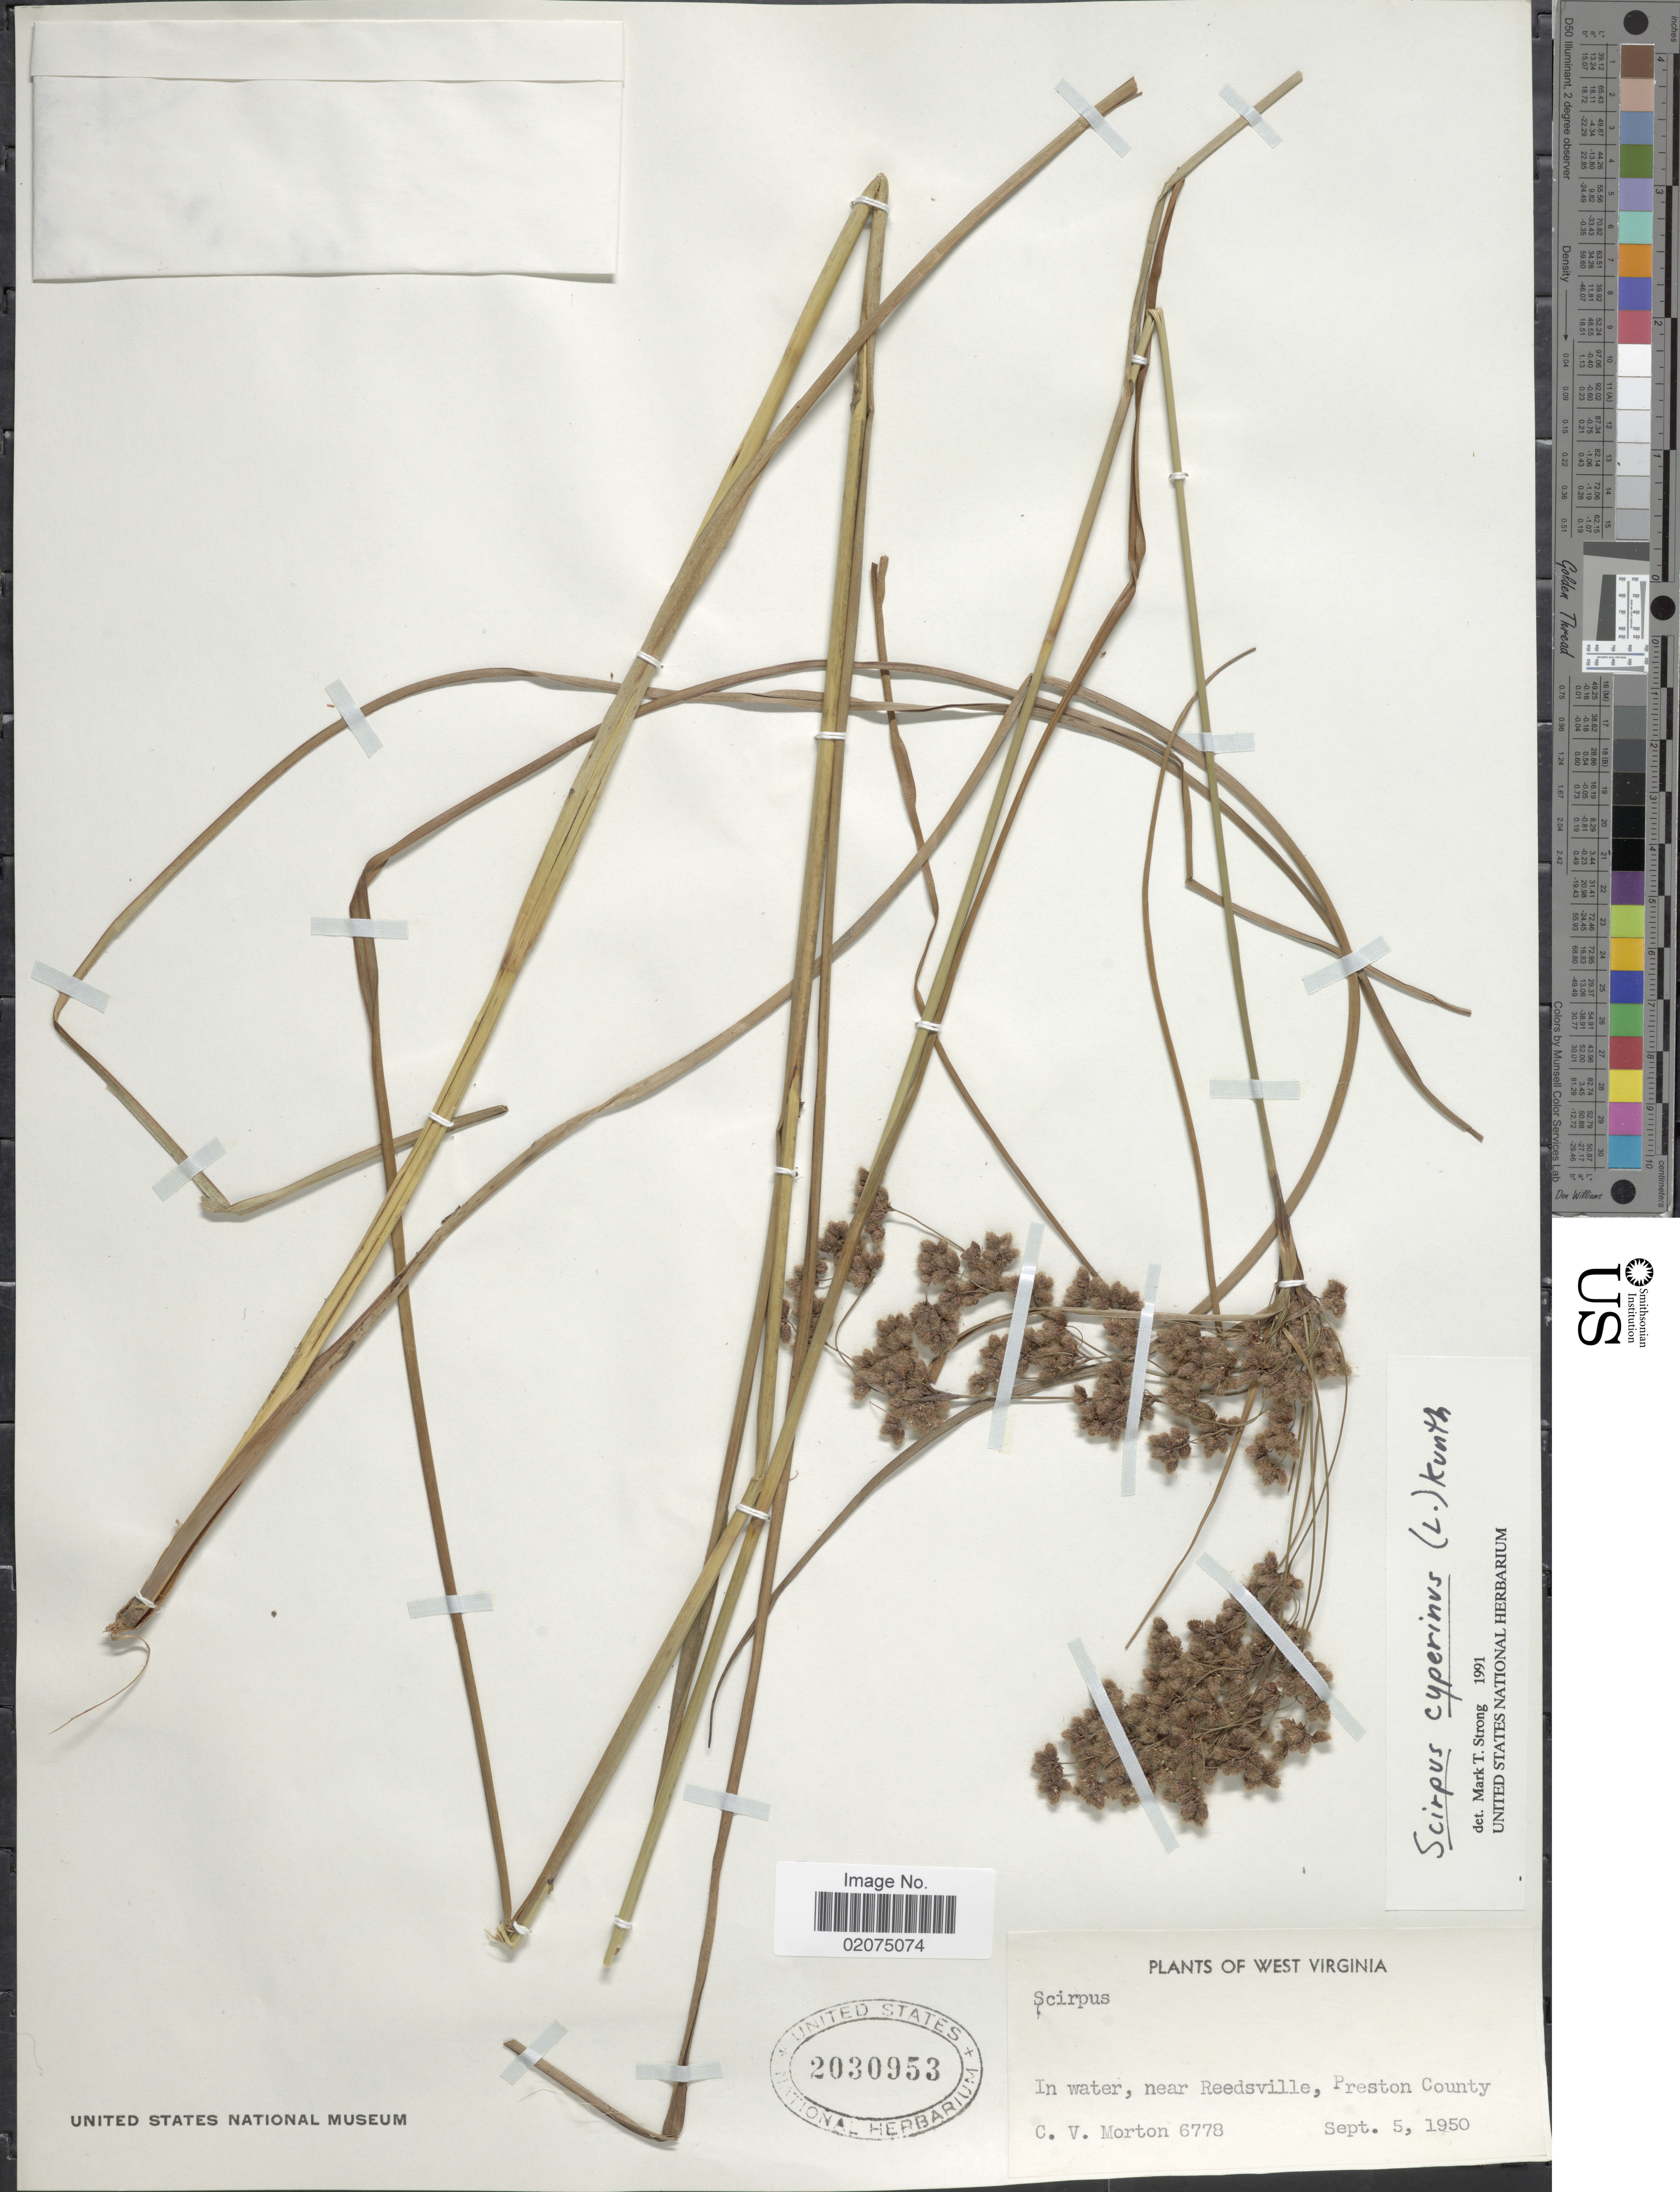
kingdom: Plantae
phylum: Tracheophyta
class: Liliopsida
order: Poales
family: Cyperaceae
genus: Scirpus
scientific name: Scirpus cyperinus (L.) Kunth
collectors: C. V. Morton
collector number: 6778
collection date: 1950-09-05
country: United States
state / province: West Virginia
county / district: Preston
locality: Near Reedsville, Preston County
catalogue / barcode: US 2030953